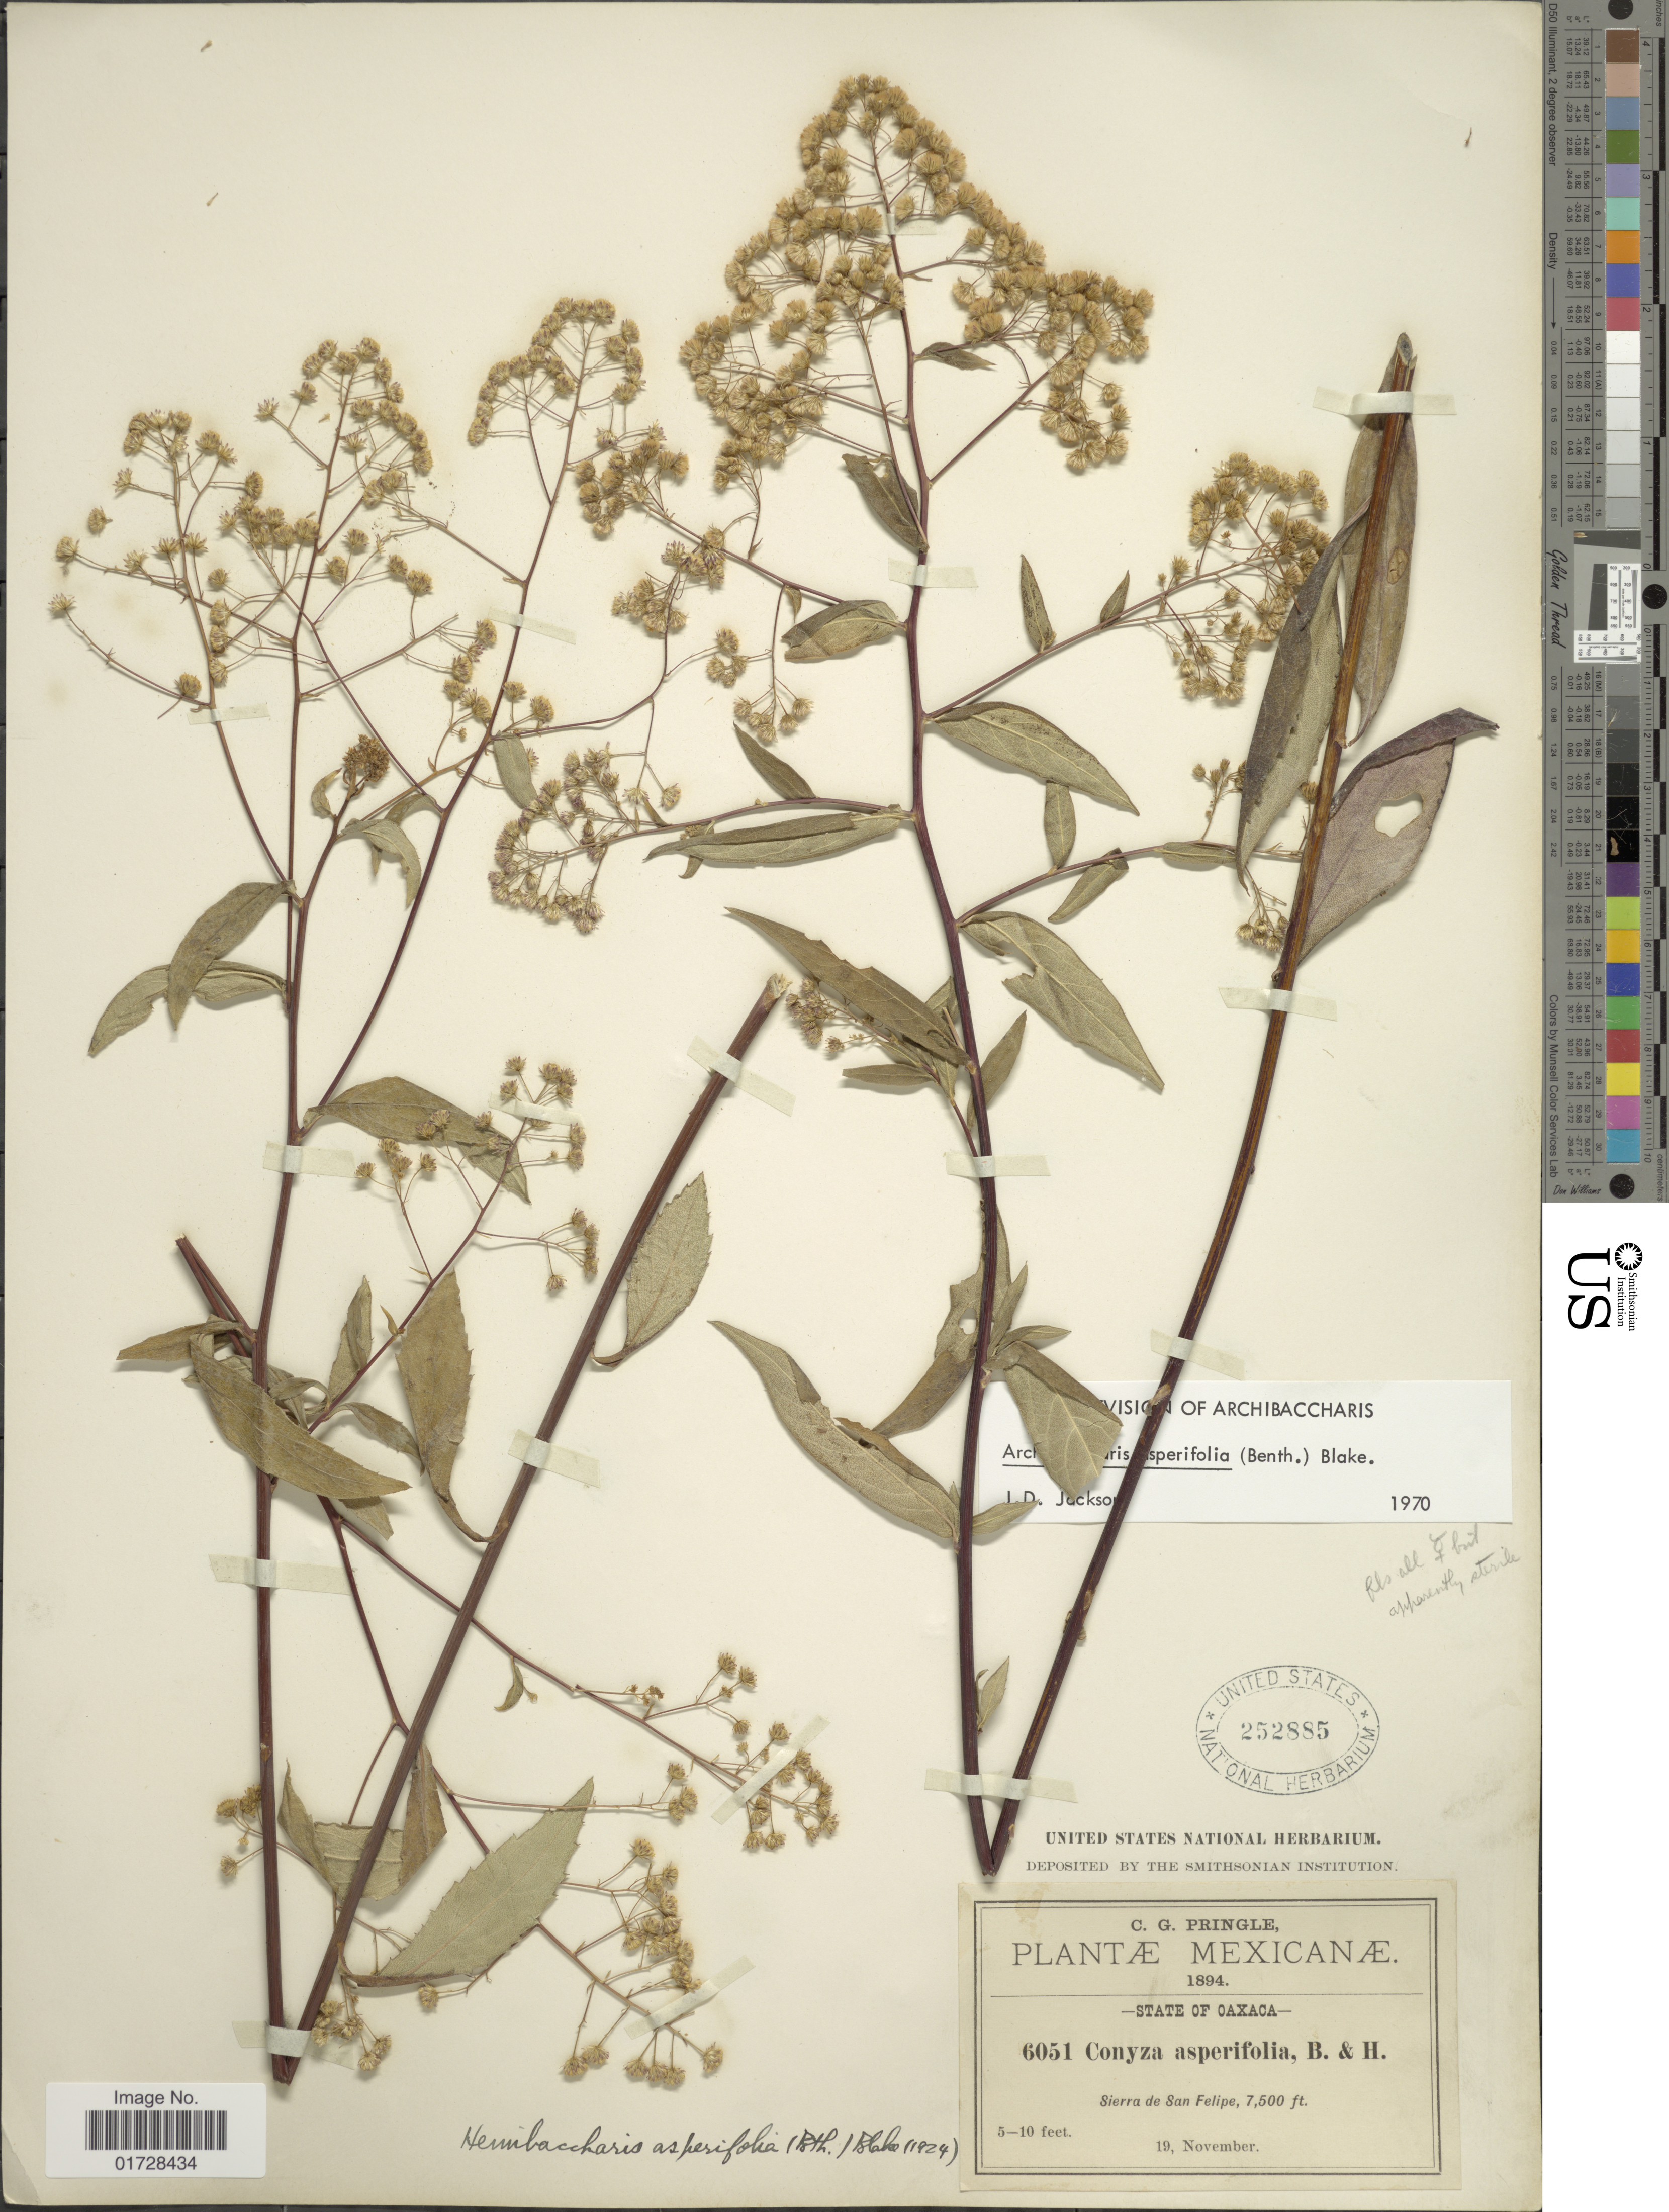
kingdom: Plantae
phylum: Tracheophyta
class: Magnoliopsida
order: Asterales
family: Asteraceae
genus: Archibaccharis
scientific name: Archibaccharis asperifolia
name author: (Benth.) S.F. Blake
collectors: C. G. Pringle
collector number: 6051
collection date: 1894-11-19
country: Mexico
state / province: Oaxaca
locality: Sierra de San Felipe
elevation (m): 2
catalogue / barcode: US 252885